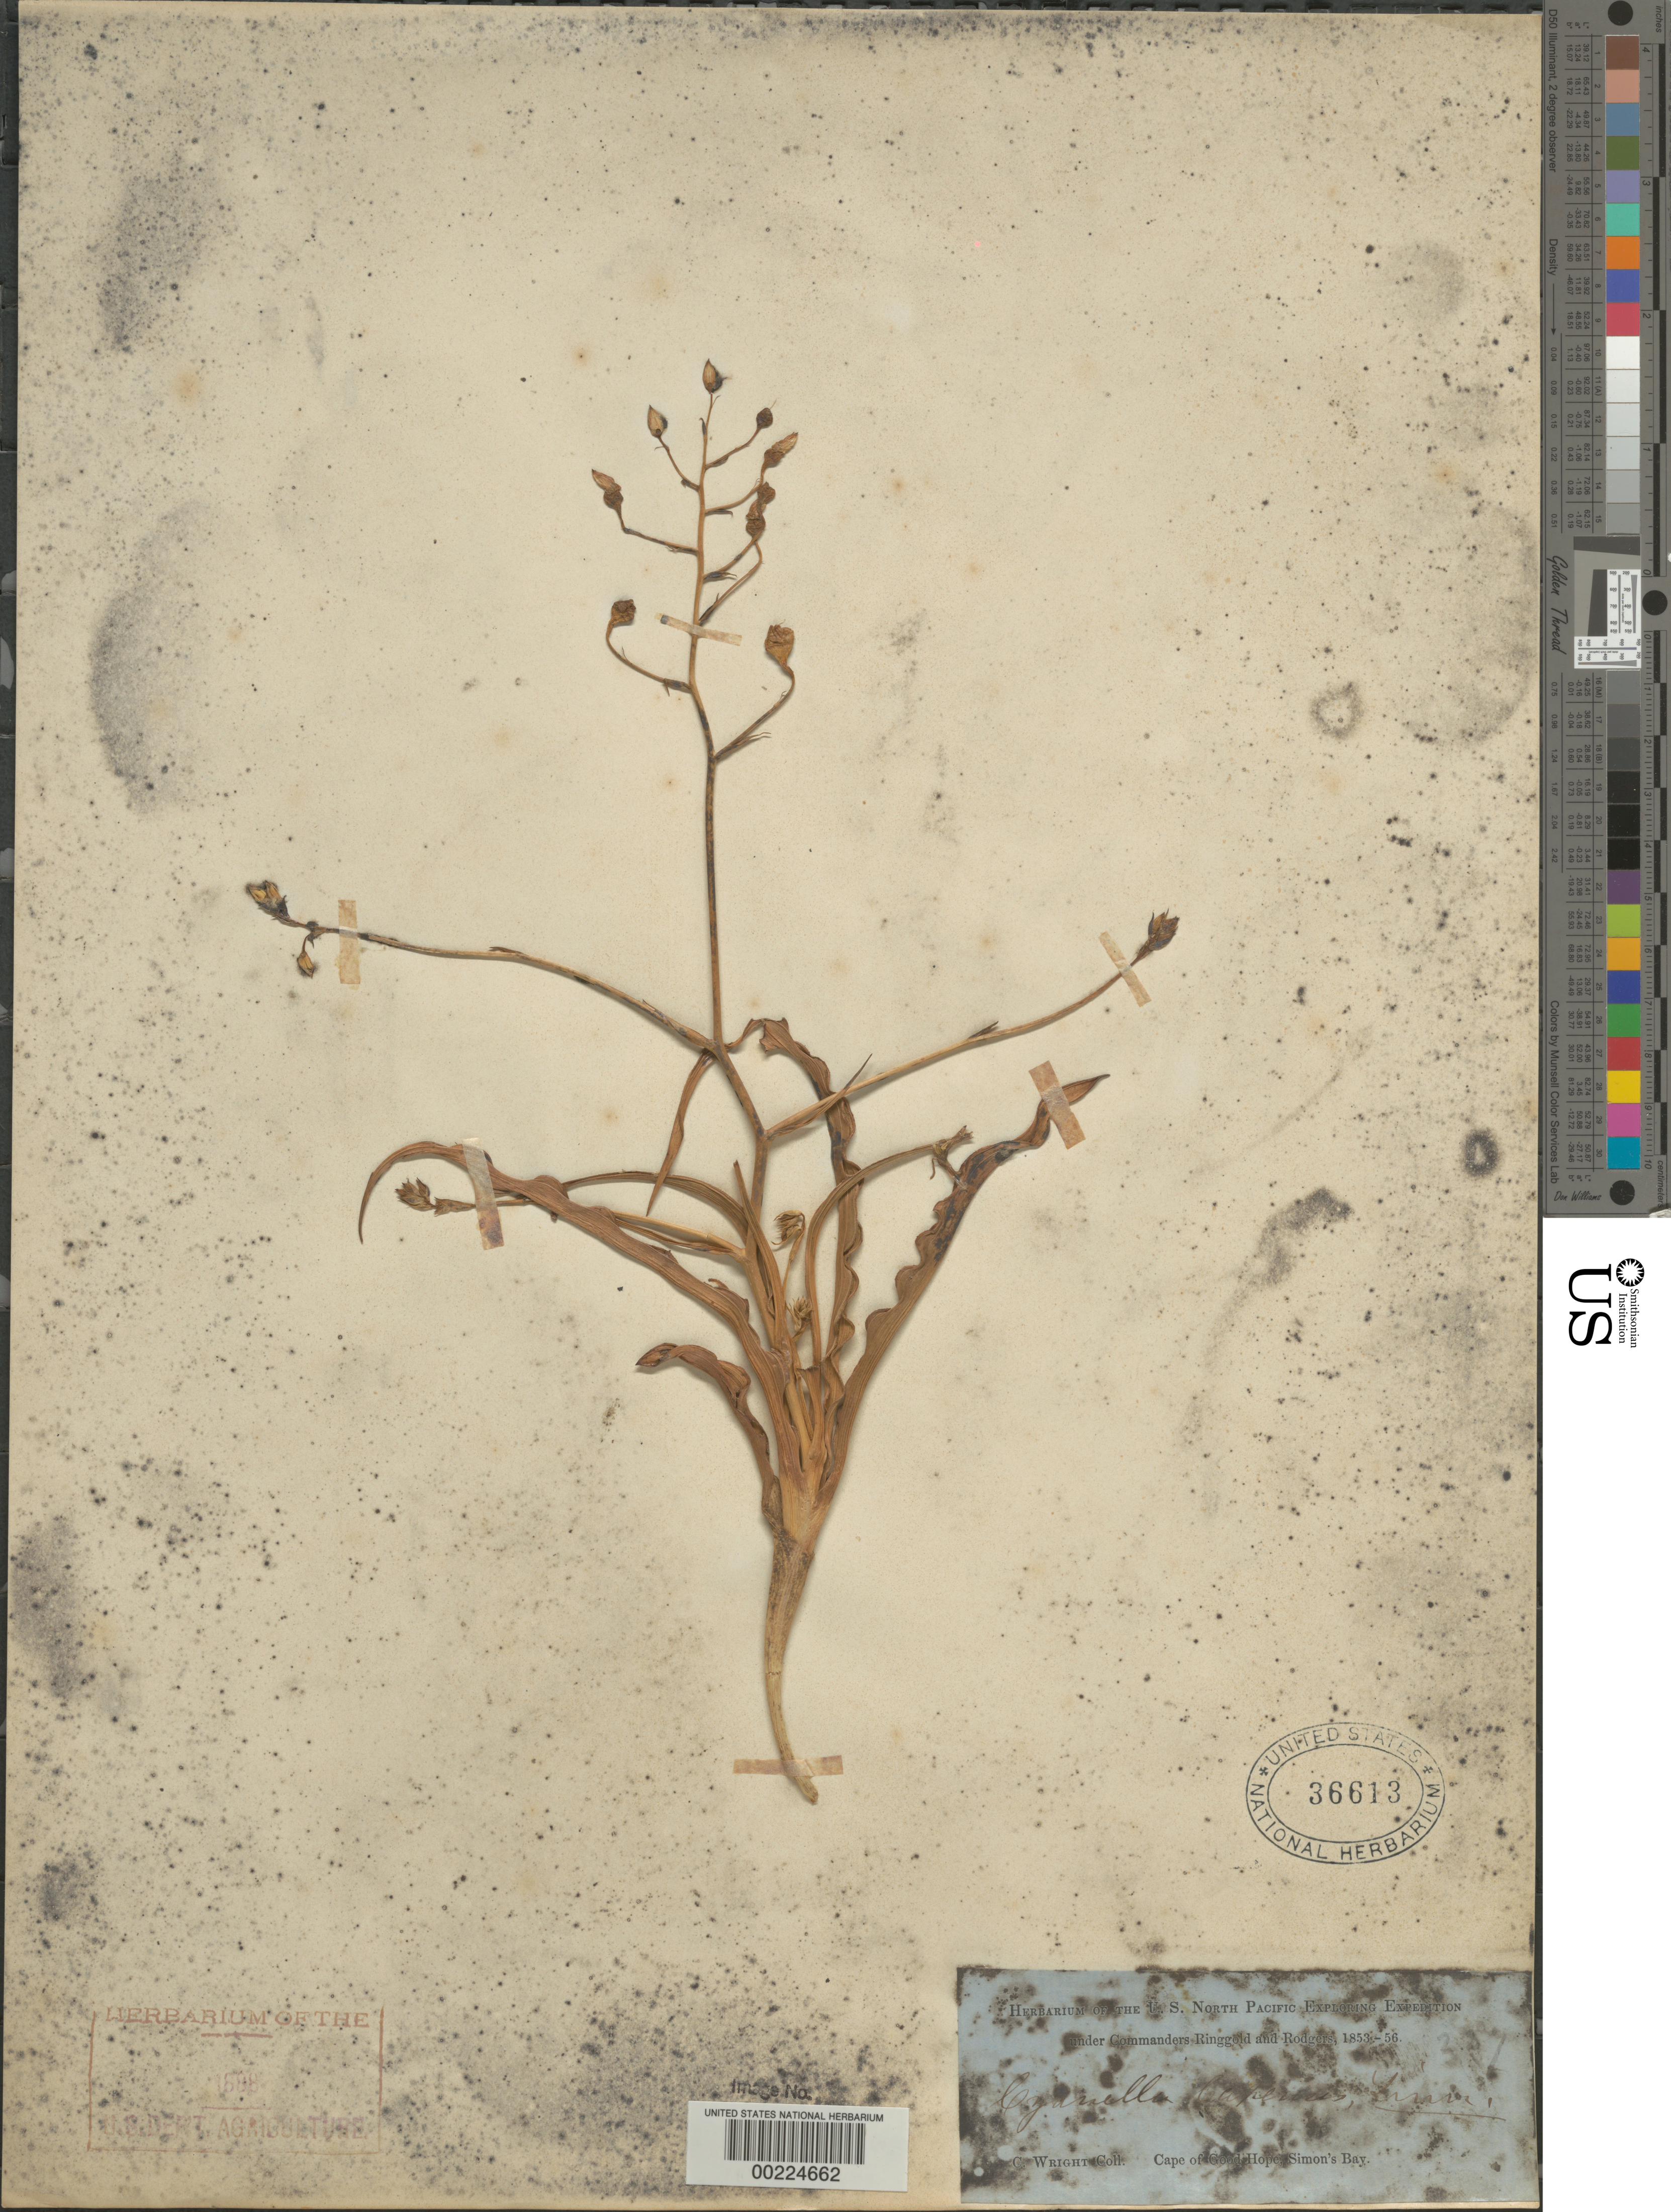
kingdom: Plantae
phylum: Tracheophyta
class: Liliopsida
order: Asparagales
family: Tecophilaeaceae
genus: Cyanella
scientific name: Cyanella capensis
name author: L.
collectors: C. Wright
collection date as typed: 1853 to -- -- 1856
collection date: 1853/1856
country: South Africa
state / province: Western Cape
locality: Cape of good hope, simon's bay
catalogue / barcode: US 36613